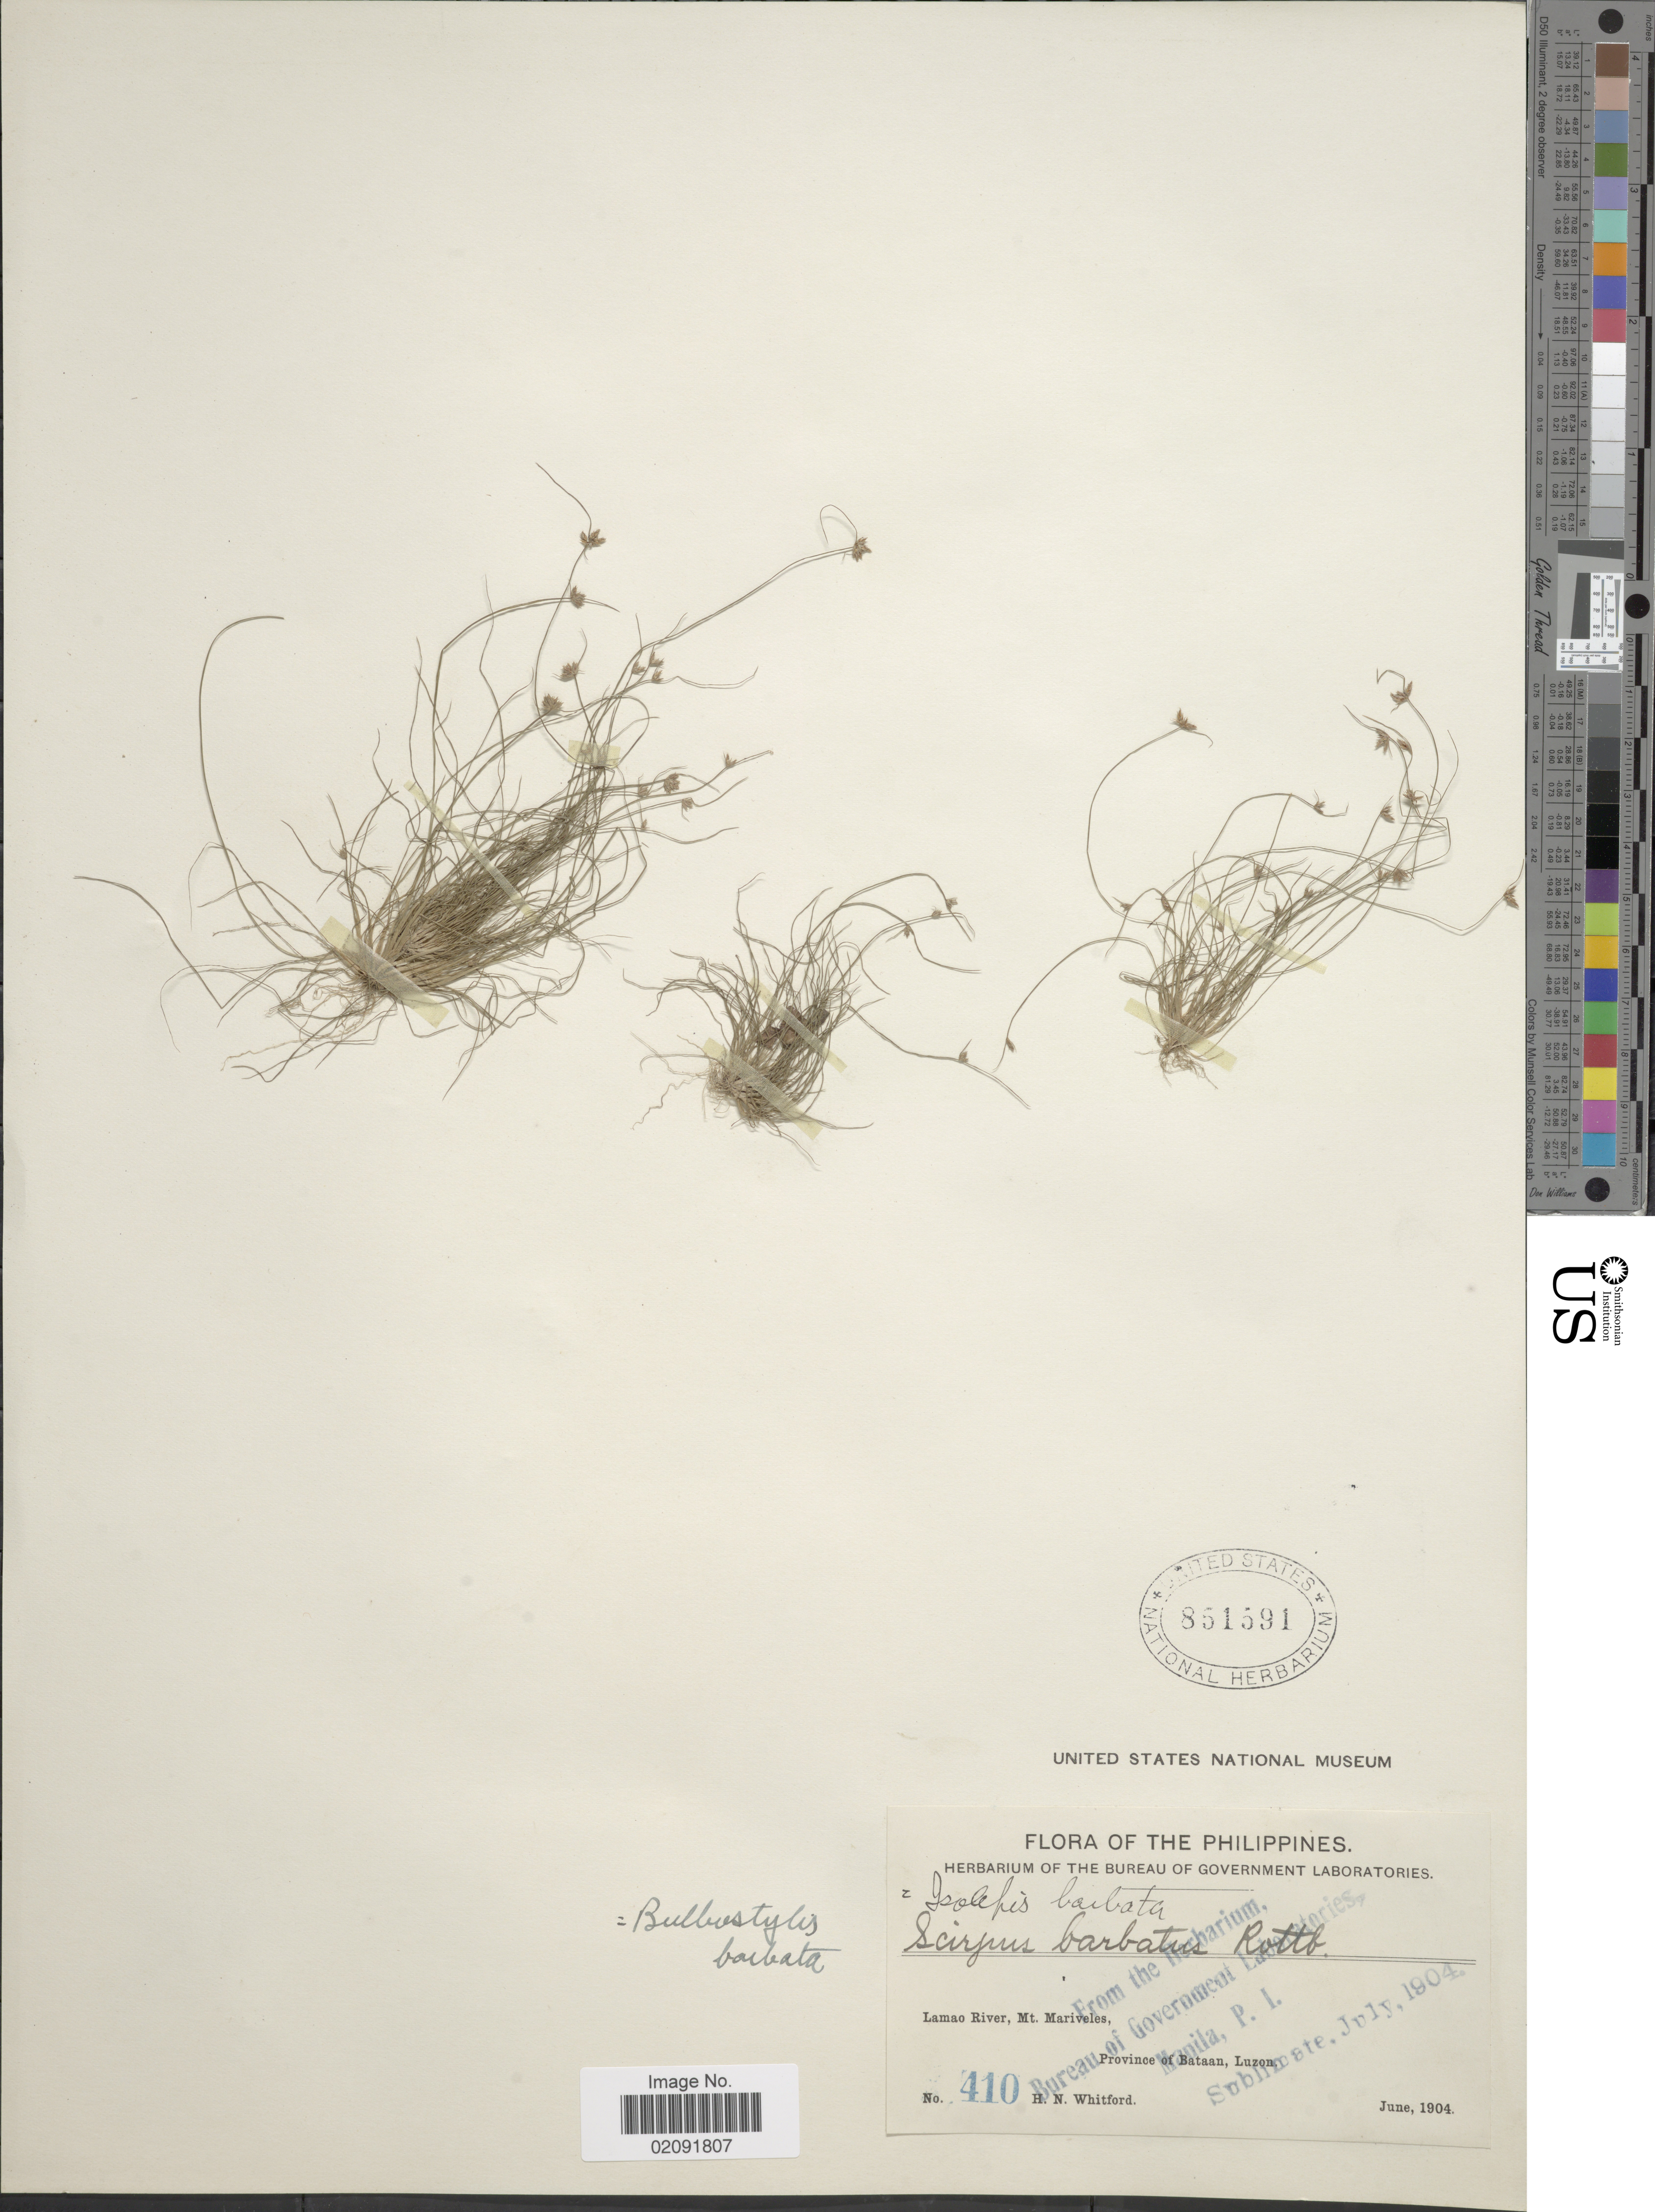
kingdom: Plantae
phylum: Tracheophyta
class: Liliopsida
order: Poales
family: Cyperaceae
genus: Bulbostylis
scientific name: Bulbostylis barbata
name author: (Rottb.) C.B. Clarke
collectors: H. N. Whitford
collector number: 410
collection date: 1904-06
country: Philippines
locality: Lamao River, Mt Mariveles, Province of Bataan, Luzon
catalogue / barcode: US 851591